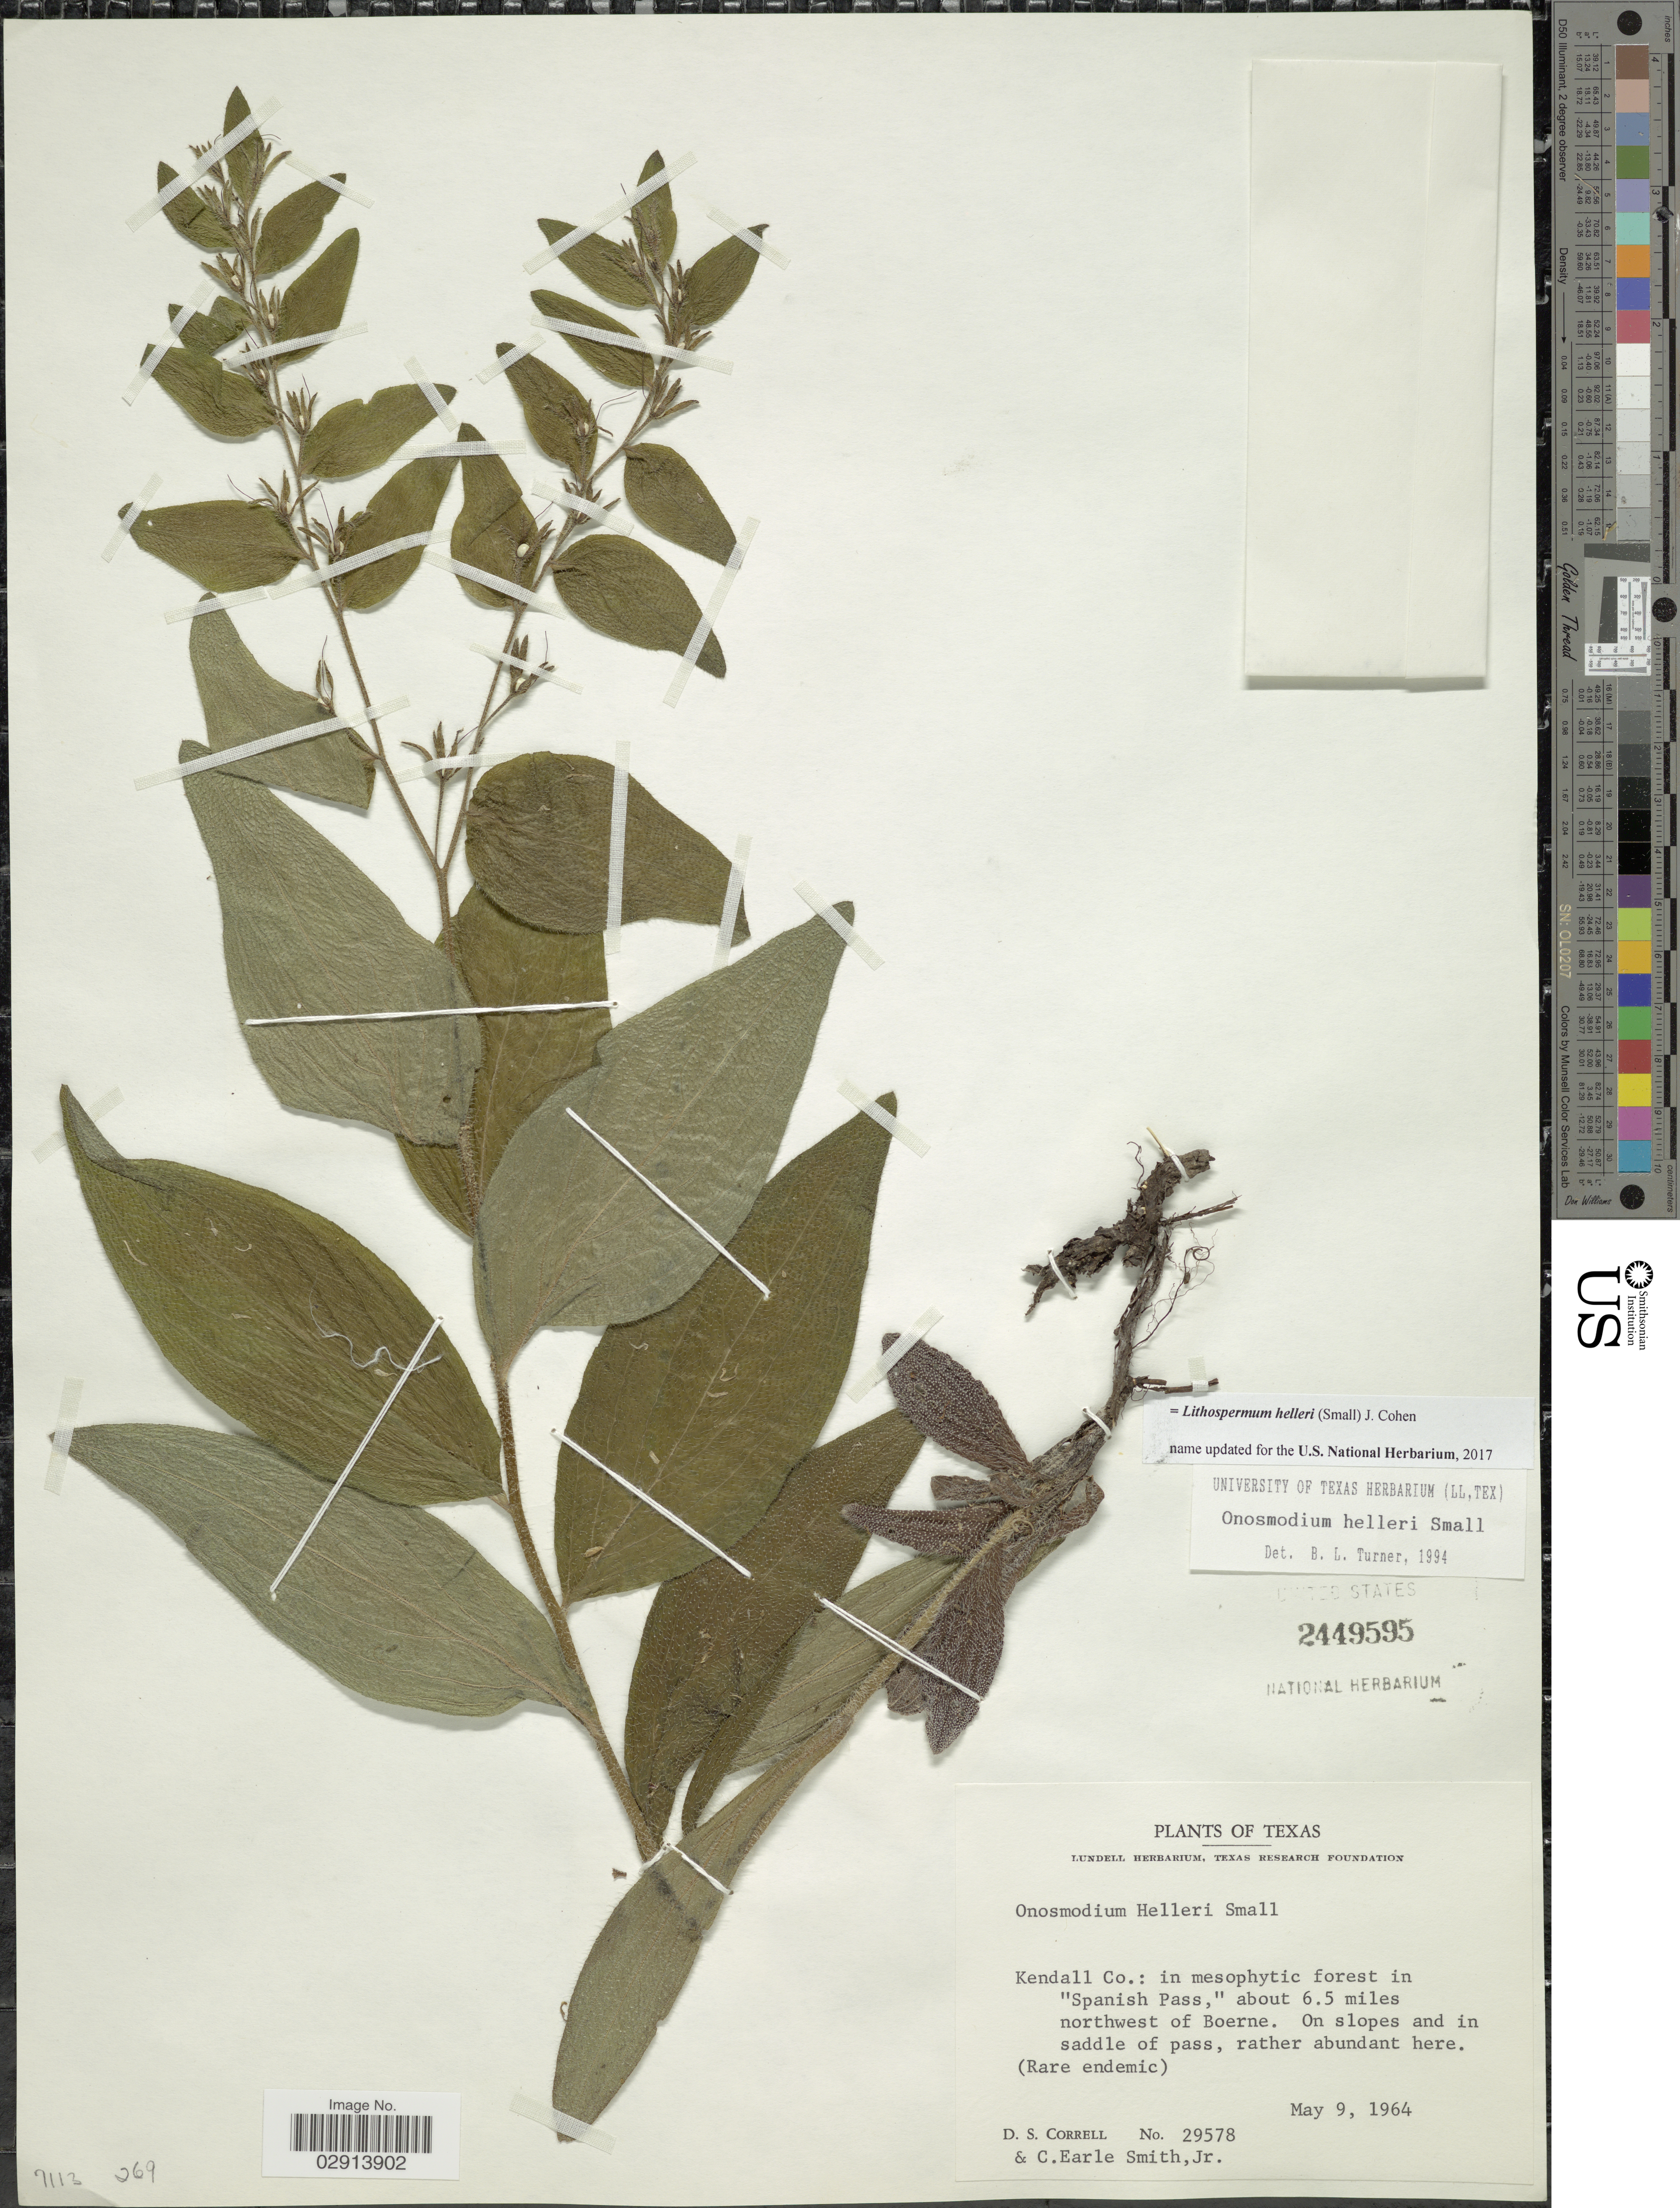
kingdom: Plantae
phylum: Tracheophyta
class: Magnoliopsida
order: Boraginales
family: Boraginaceae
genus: Lithospermum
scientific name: Lithospermum helleri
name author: (Small) Cohen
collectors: D. S. Correll & C. E. Smith Jr.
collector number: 29578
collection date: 1964-05-09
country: United States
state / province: Texas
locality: Kendall Co.: in mesophytic forest in "Spanish Pass", about 6.5 miles northwest of Boerne. On slopes and in saddle of pass.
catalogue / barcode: US 2449595